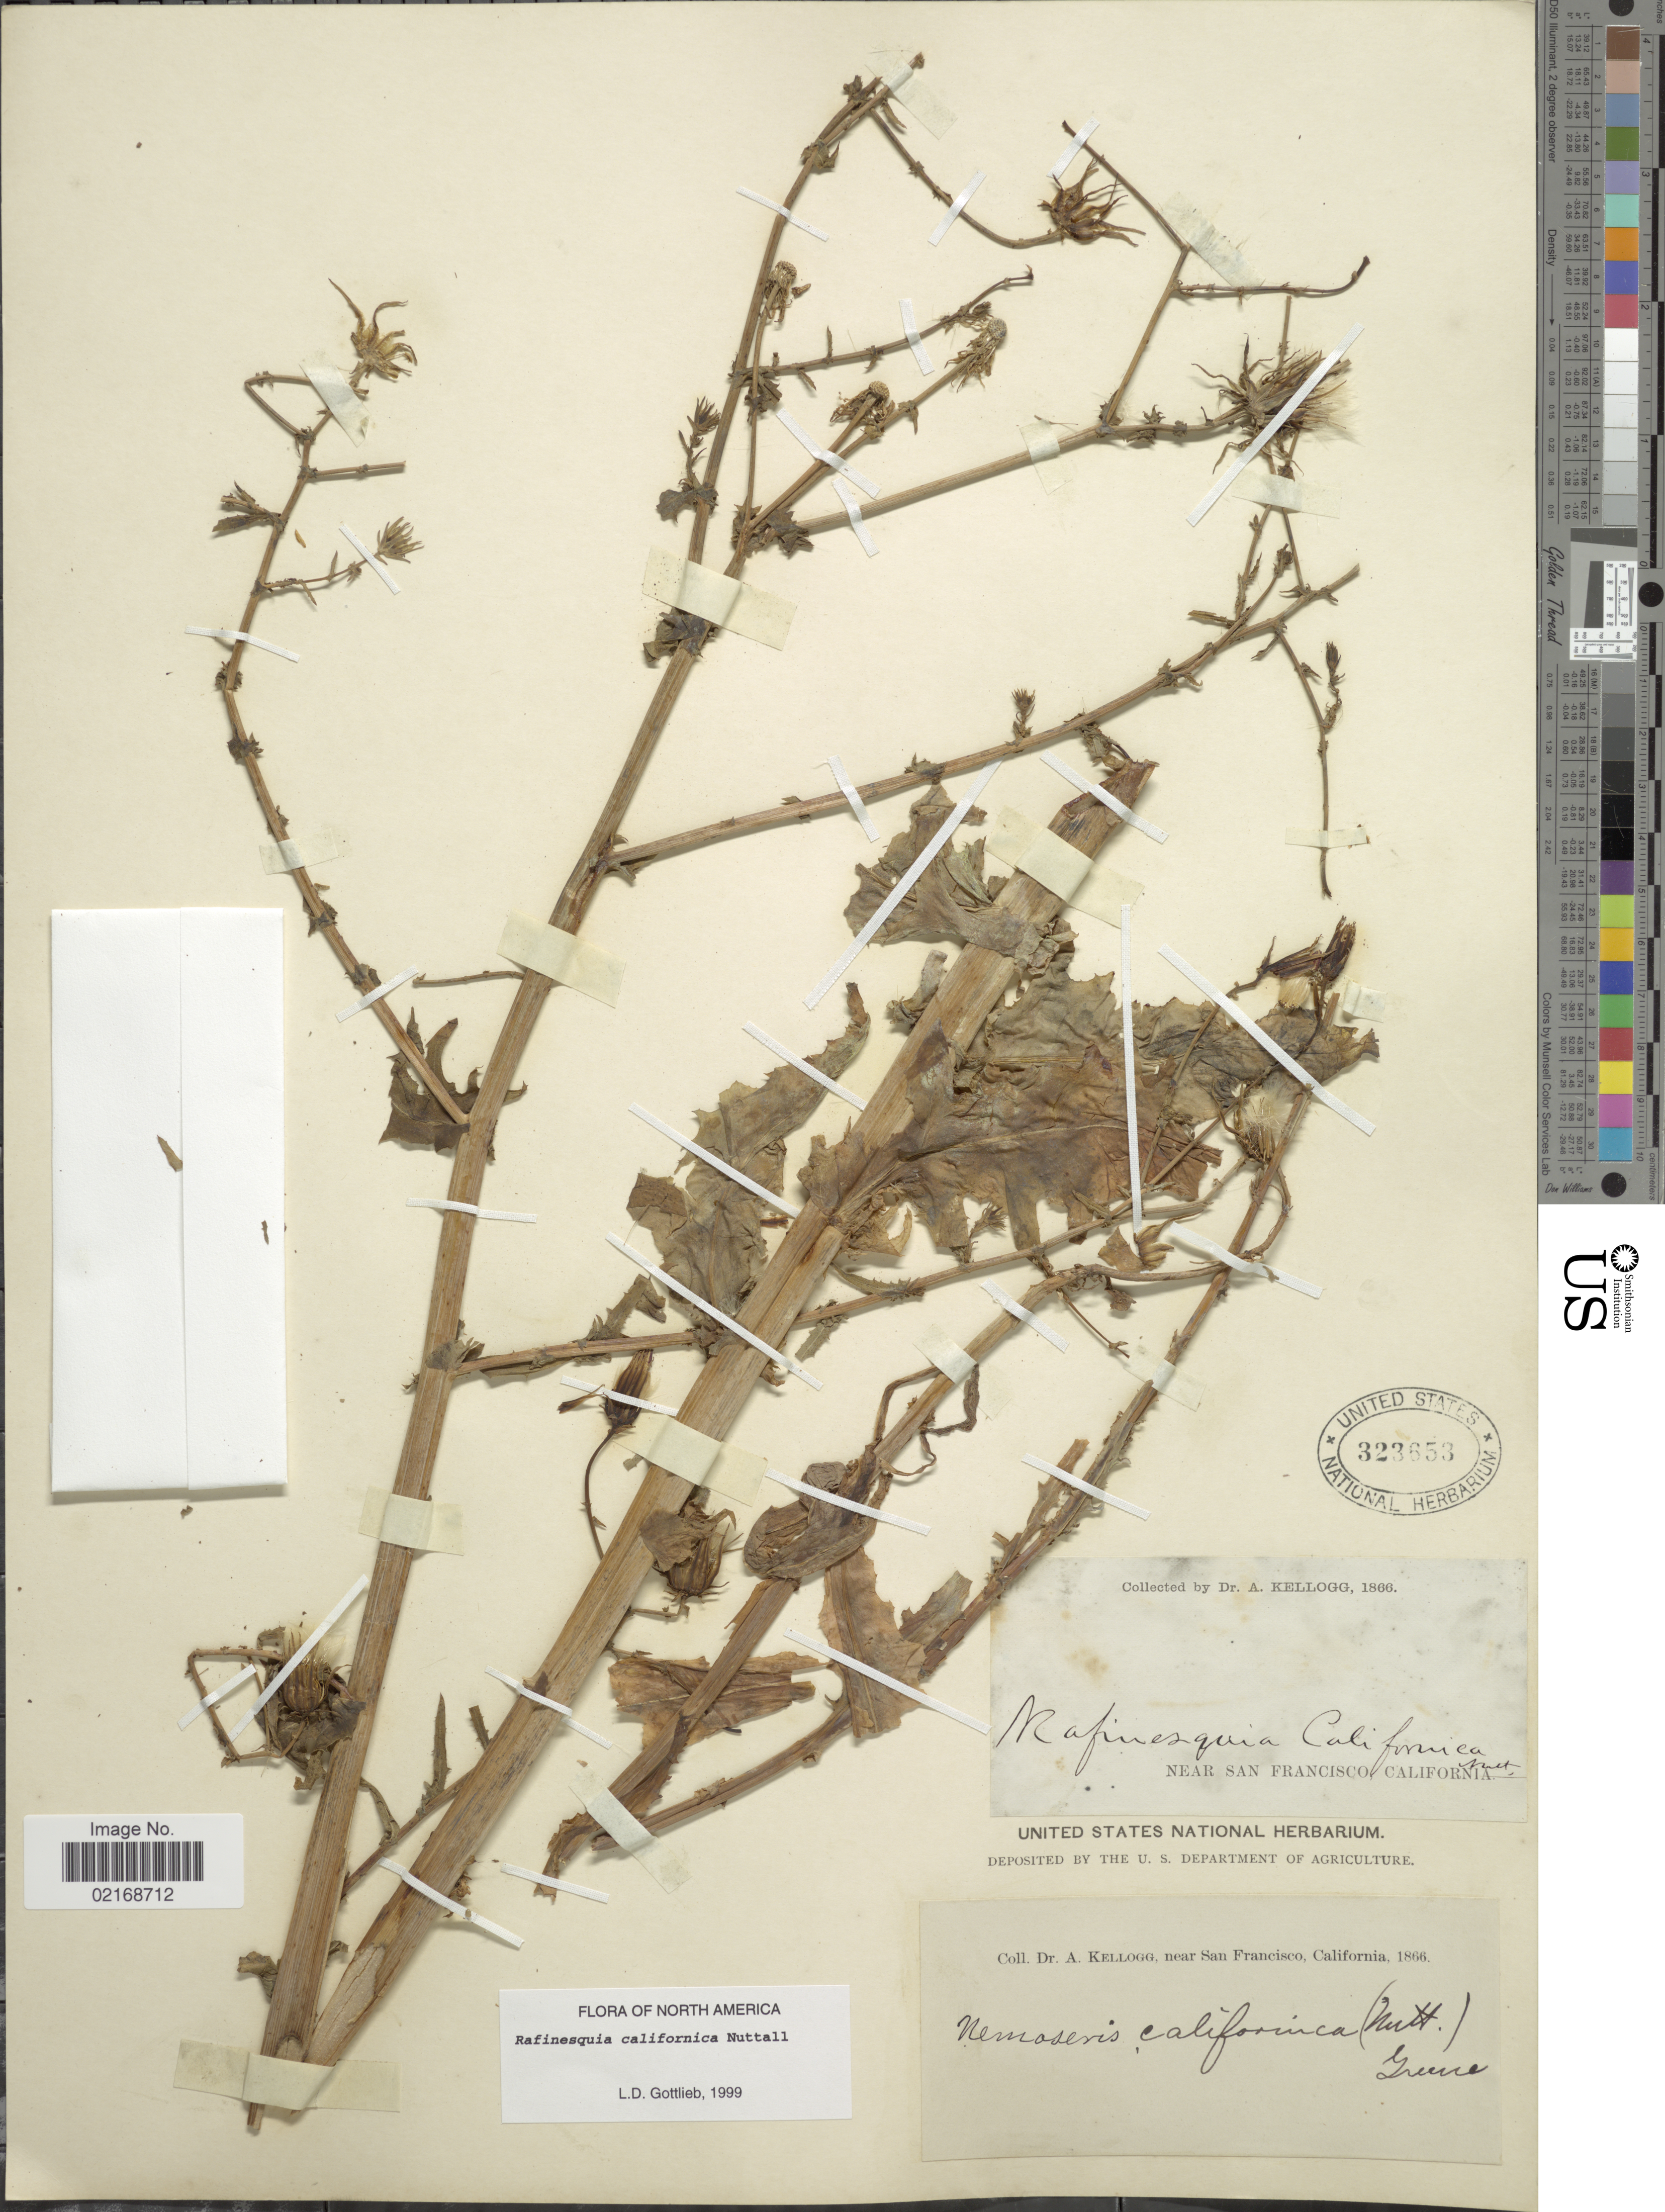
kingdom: Plantae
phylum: Tracheophyta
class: Magnoliopsida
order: Asterales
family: Asteraceae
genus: Rafinesquia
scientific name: Rafinesquia californica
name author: Nutt.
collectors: A. Kellogg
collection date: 1866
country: United States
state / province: California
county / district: San Francisco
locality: Near San Francisco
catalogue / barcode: US 323653